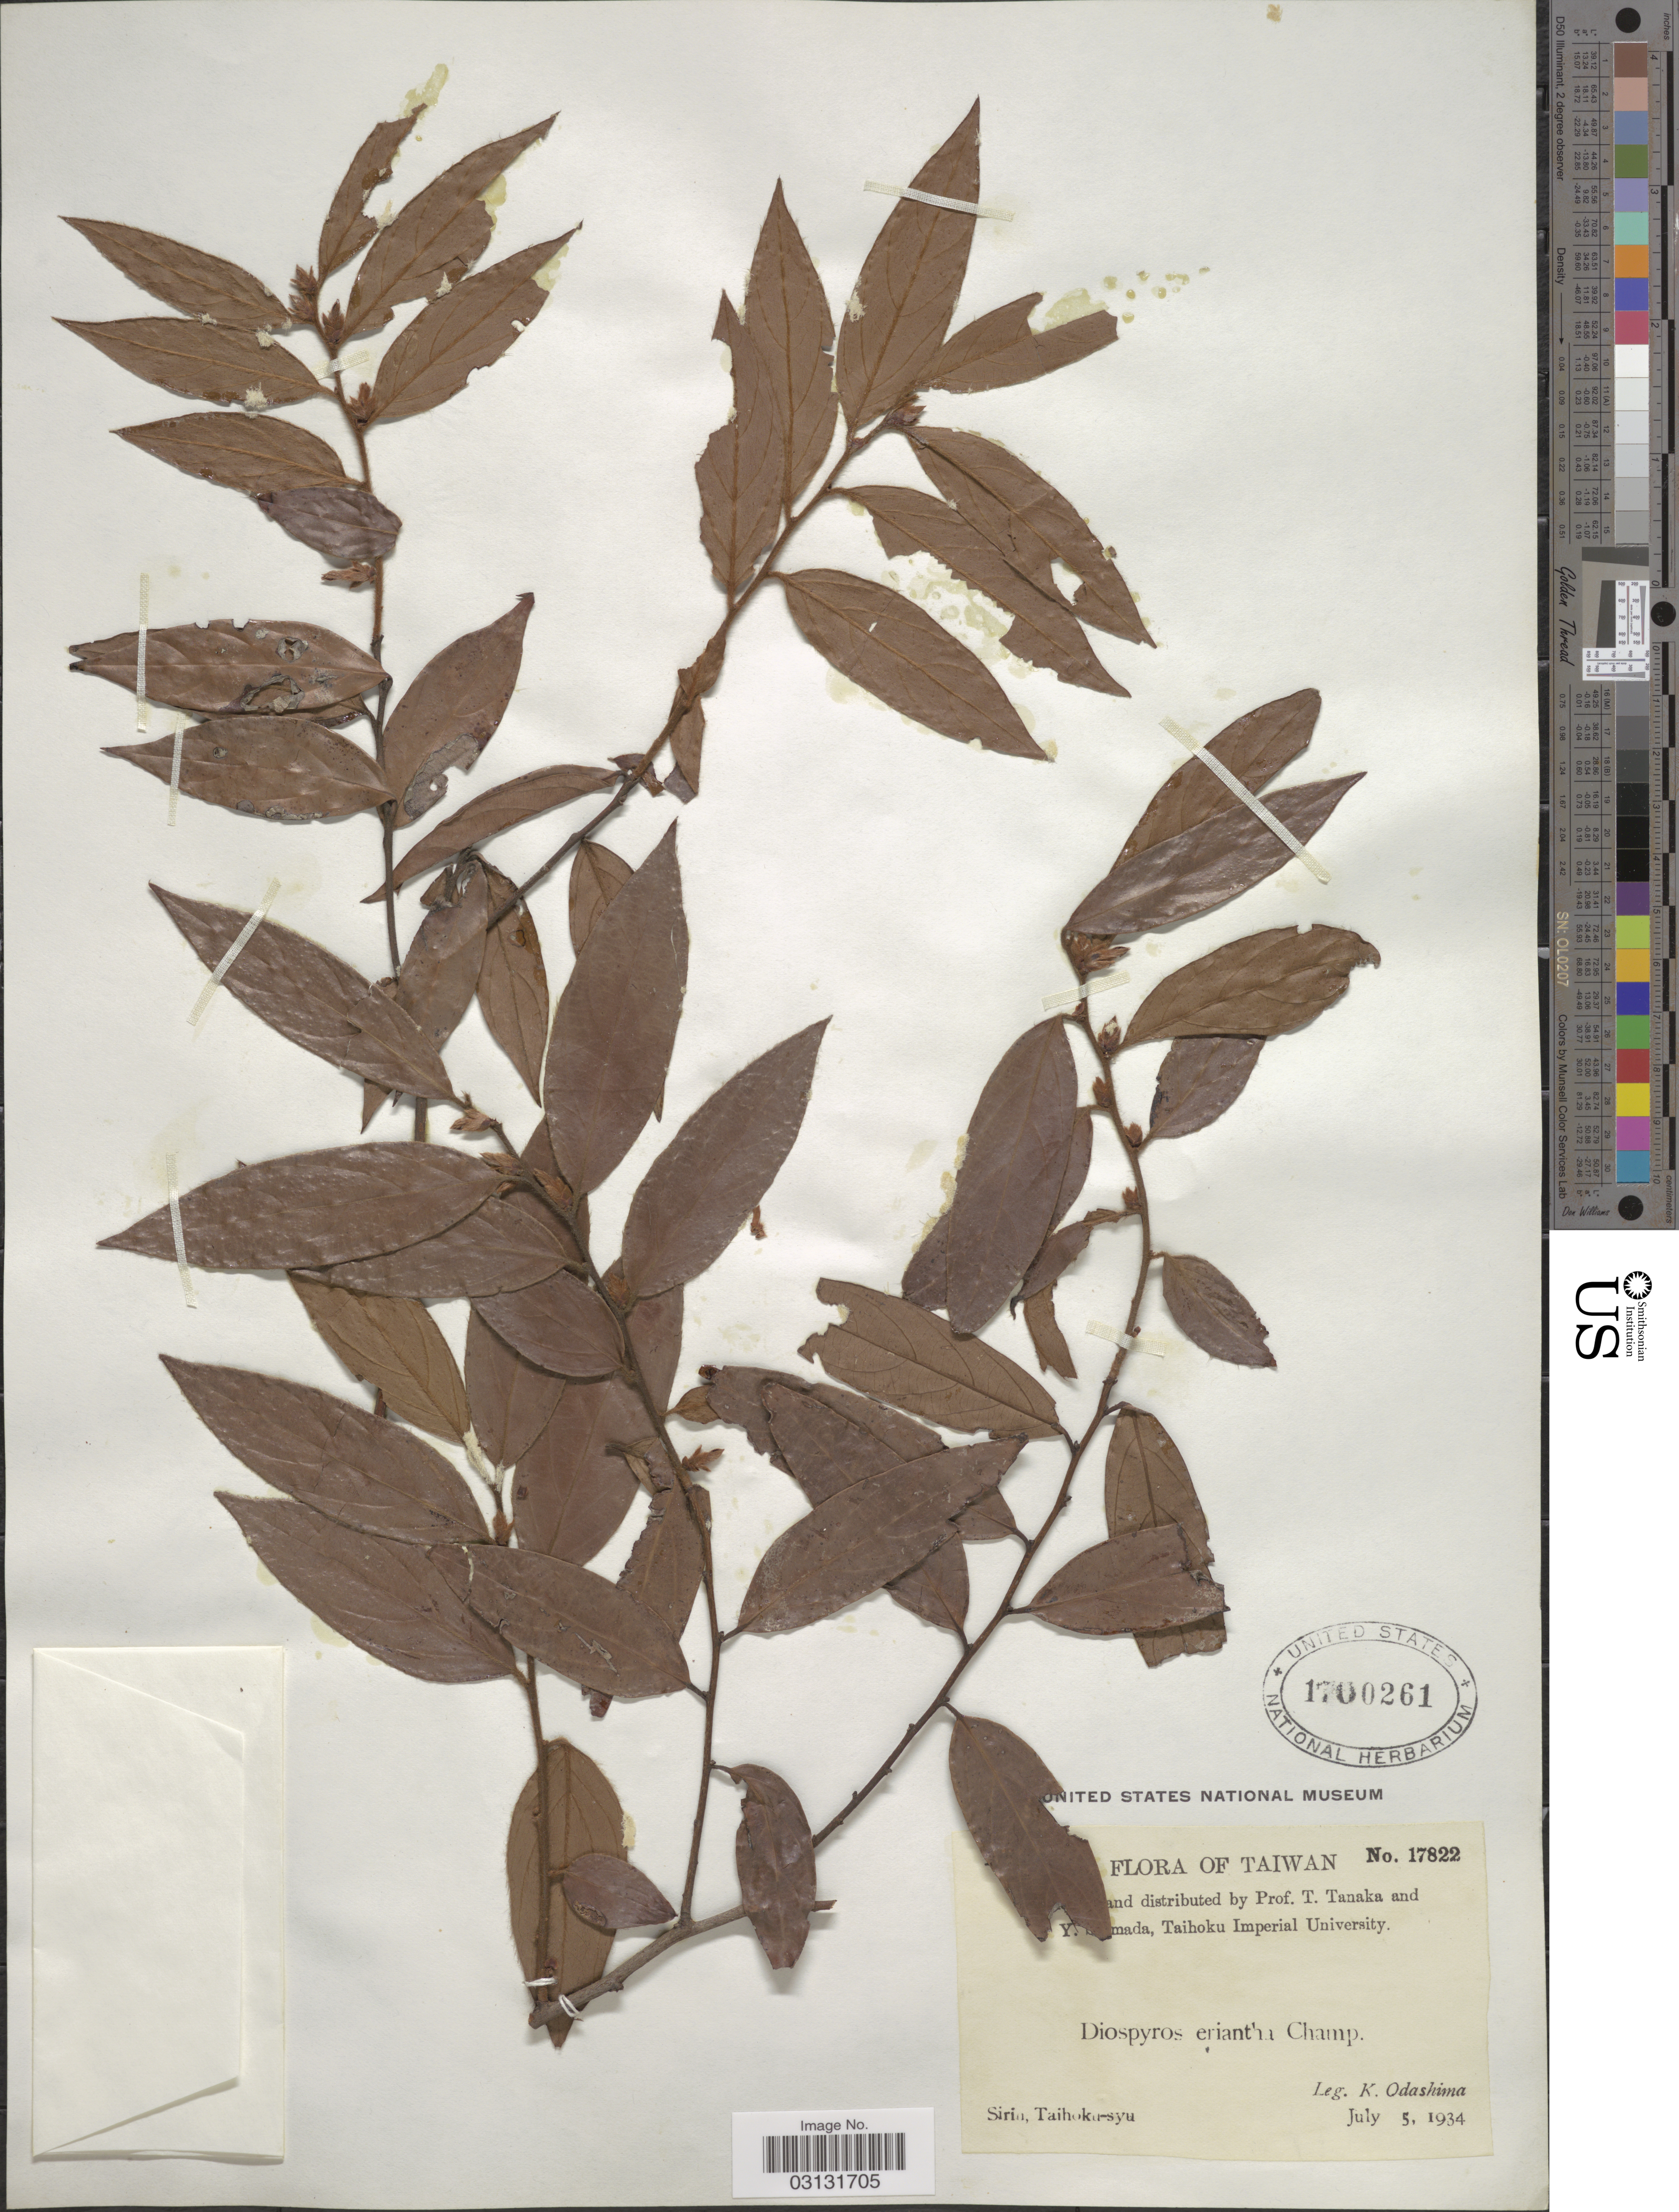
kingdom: Plantae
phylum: Tracheophyta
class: Magnoliopsida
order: Ericales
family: Ebenaceae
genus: Diospyros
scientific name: Diospyros eriantha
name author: Champ. ex Benth.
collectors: K. Odashima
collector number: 17822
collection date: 1934-07-05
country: Taiwan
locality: Sirin, Taihoku-syu.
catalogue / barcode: US 1700261